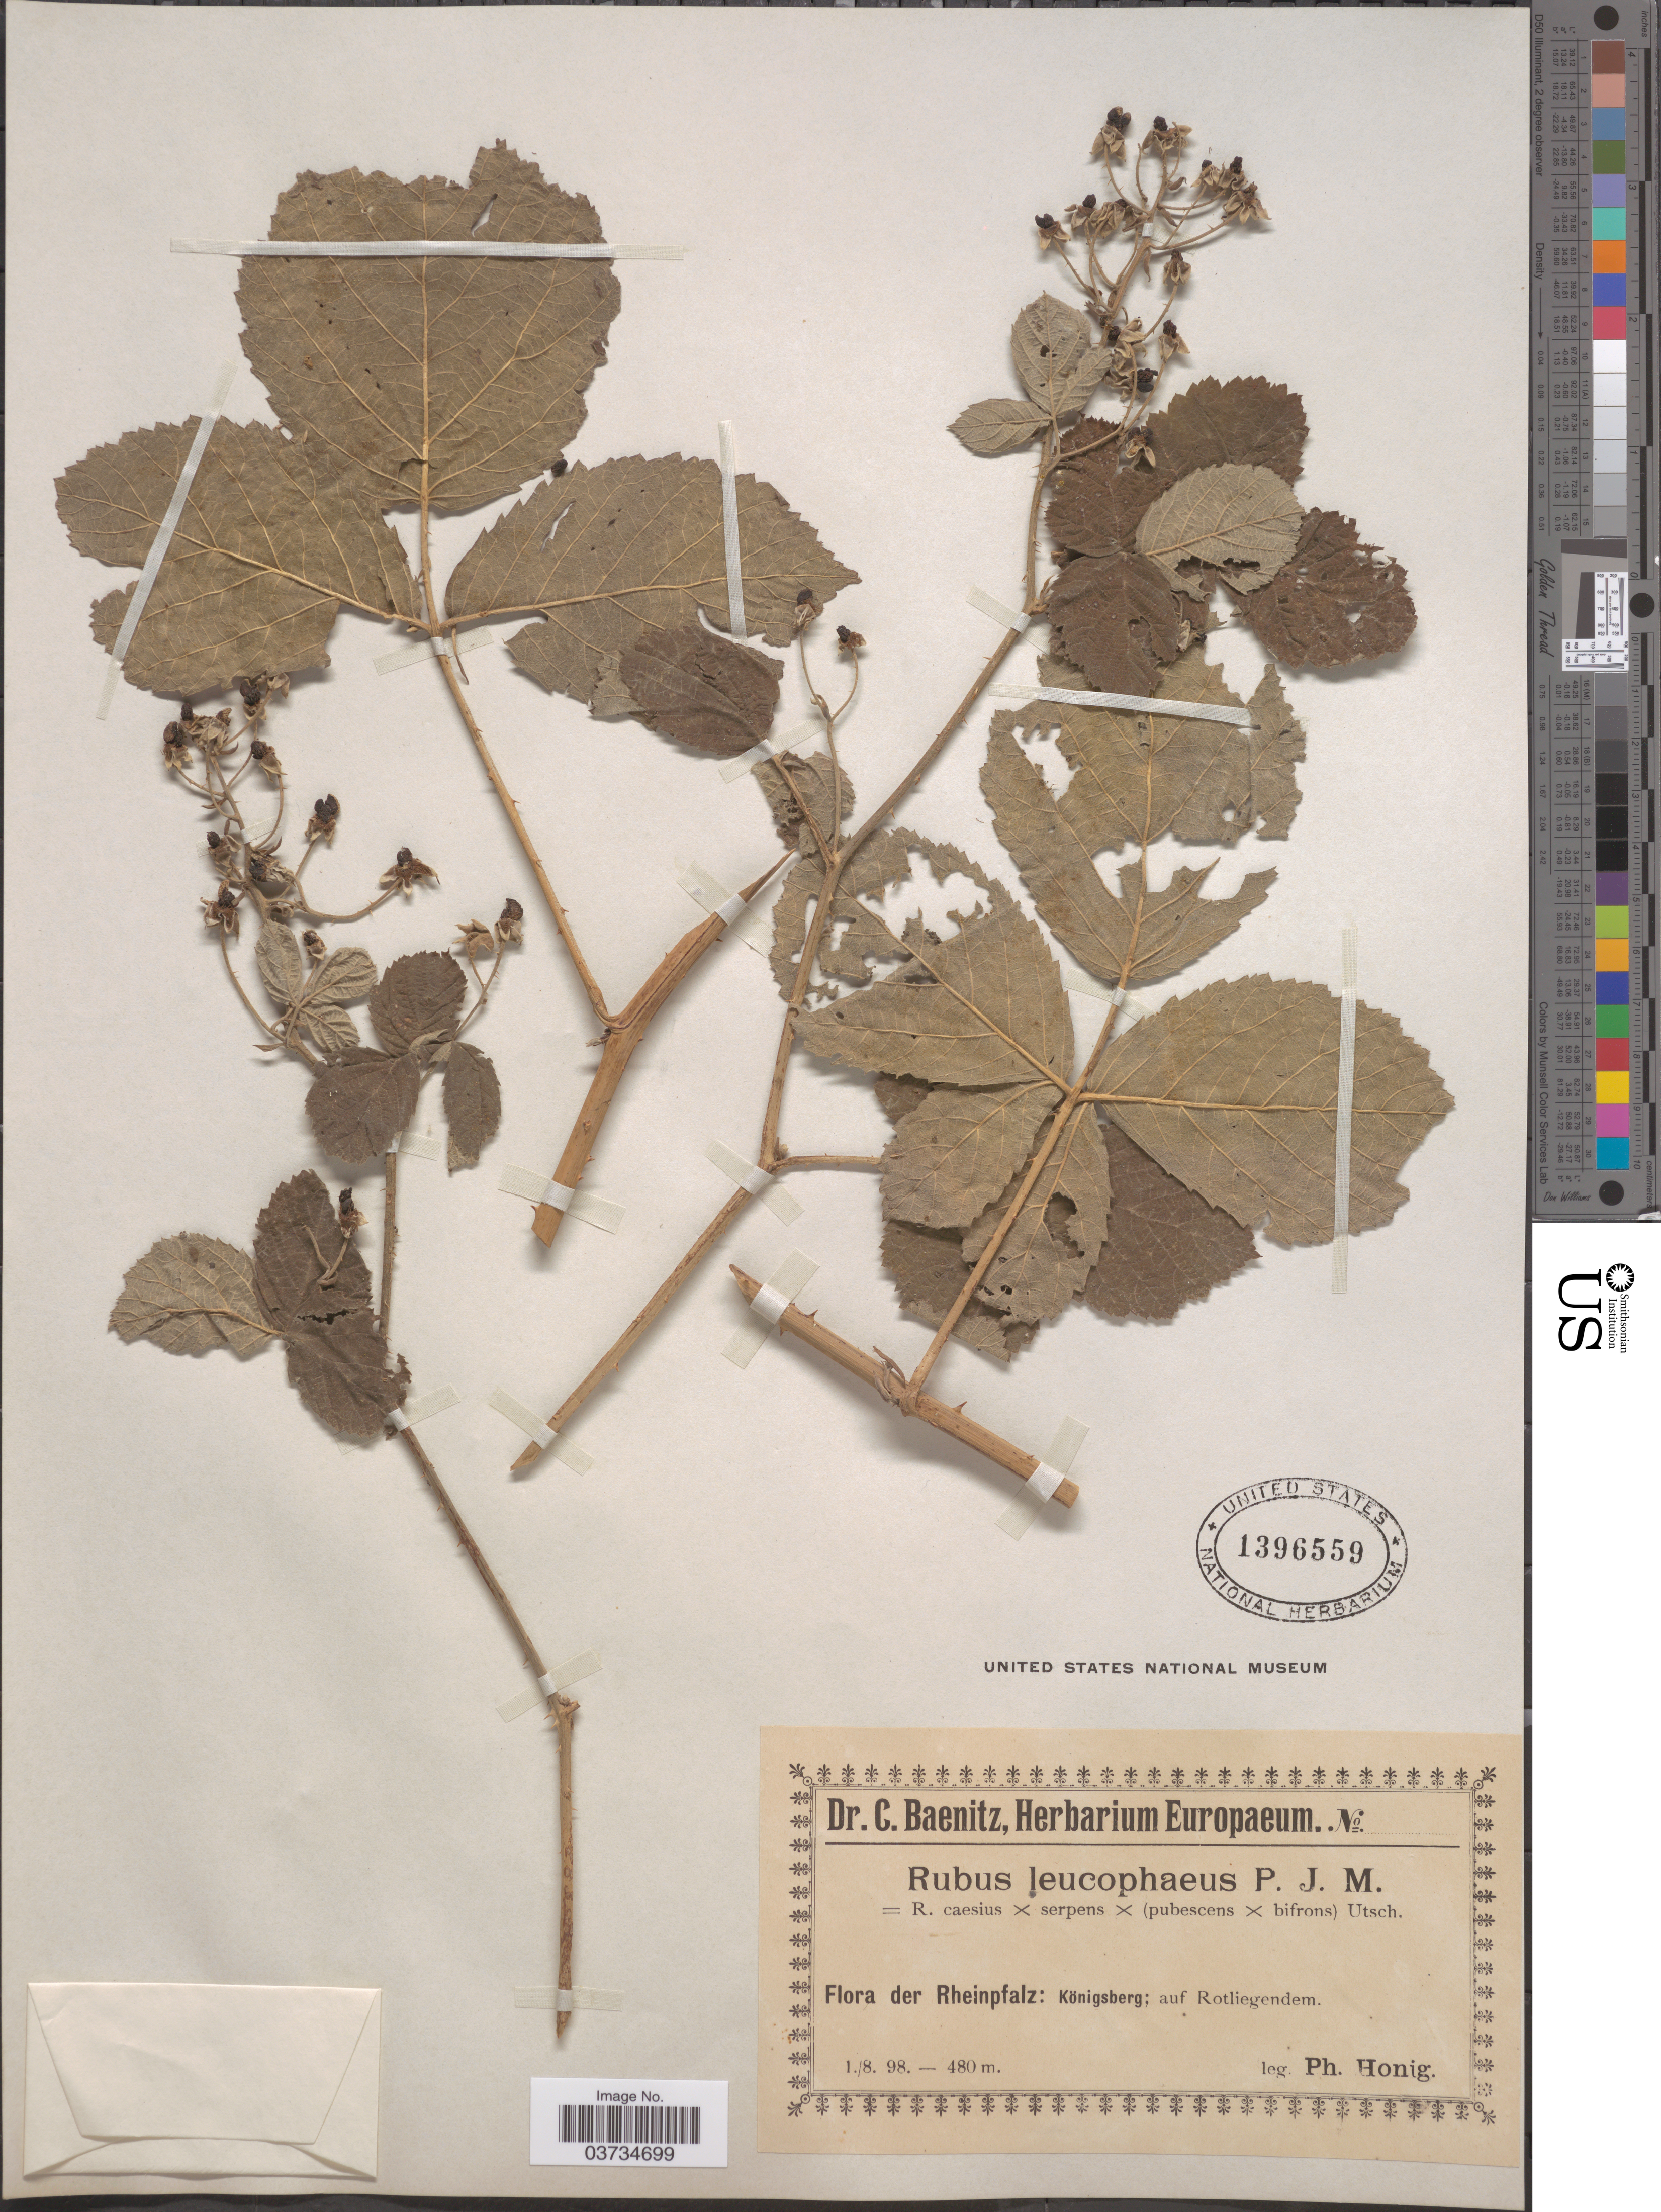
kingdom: Plantae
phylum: Tracheophyta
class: Magnoliopsida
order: Rosales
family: Rosaceae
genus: Rubus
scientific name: Rubus leucophaeus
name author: P.J. Müll.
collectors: P. Honig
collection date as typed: Transcribed d/m/y: 1/8/98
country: Germany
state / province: Rhineland-Palatinate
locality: Rheinpfalz: Königsberg; auf Rotliegendem.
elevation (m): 480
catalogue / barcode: US 1396559